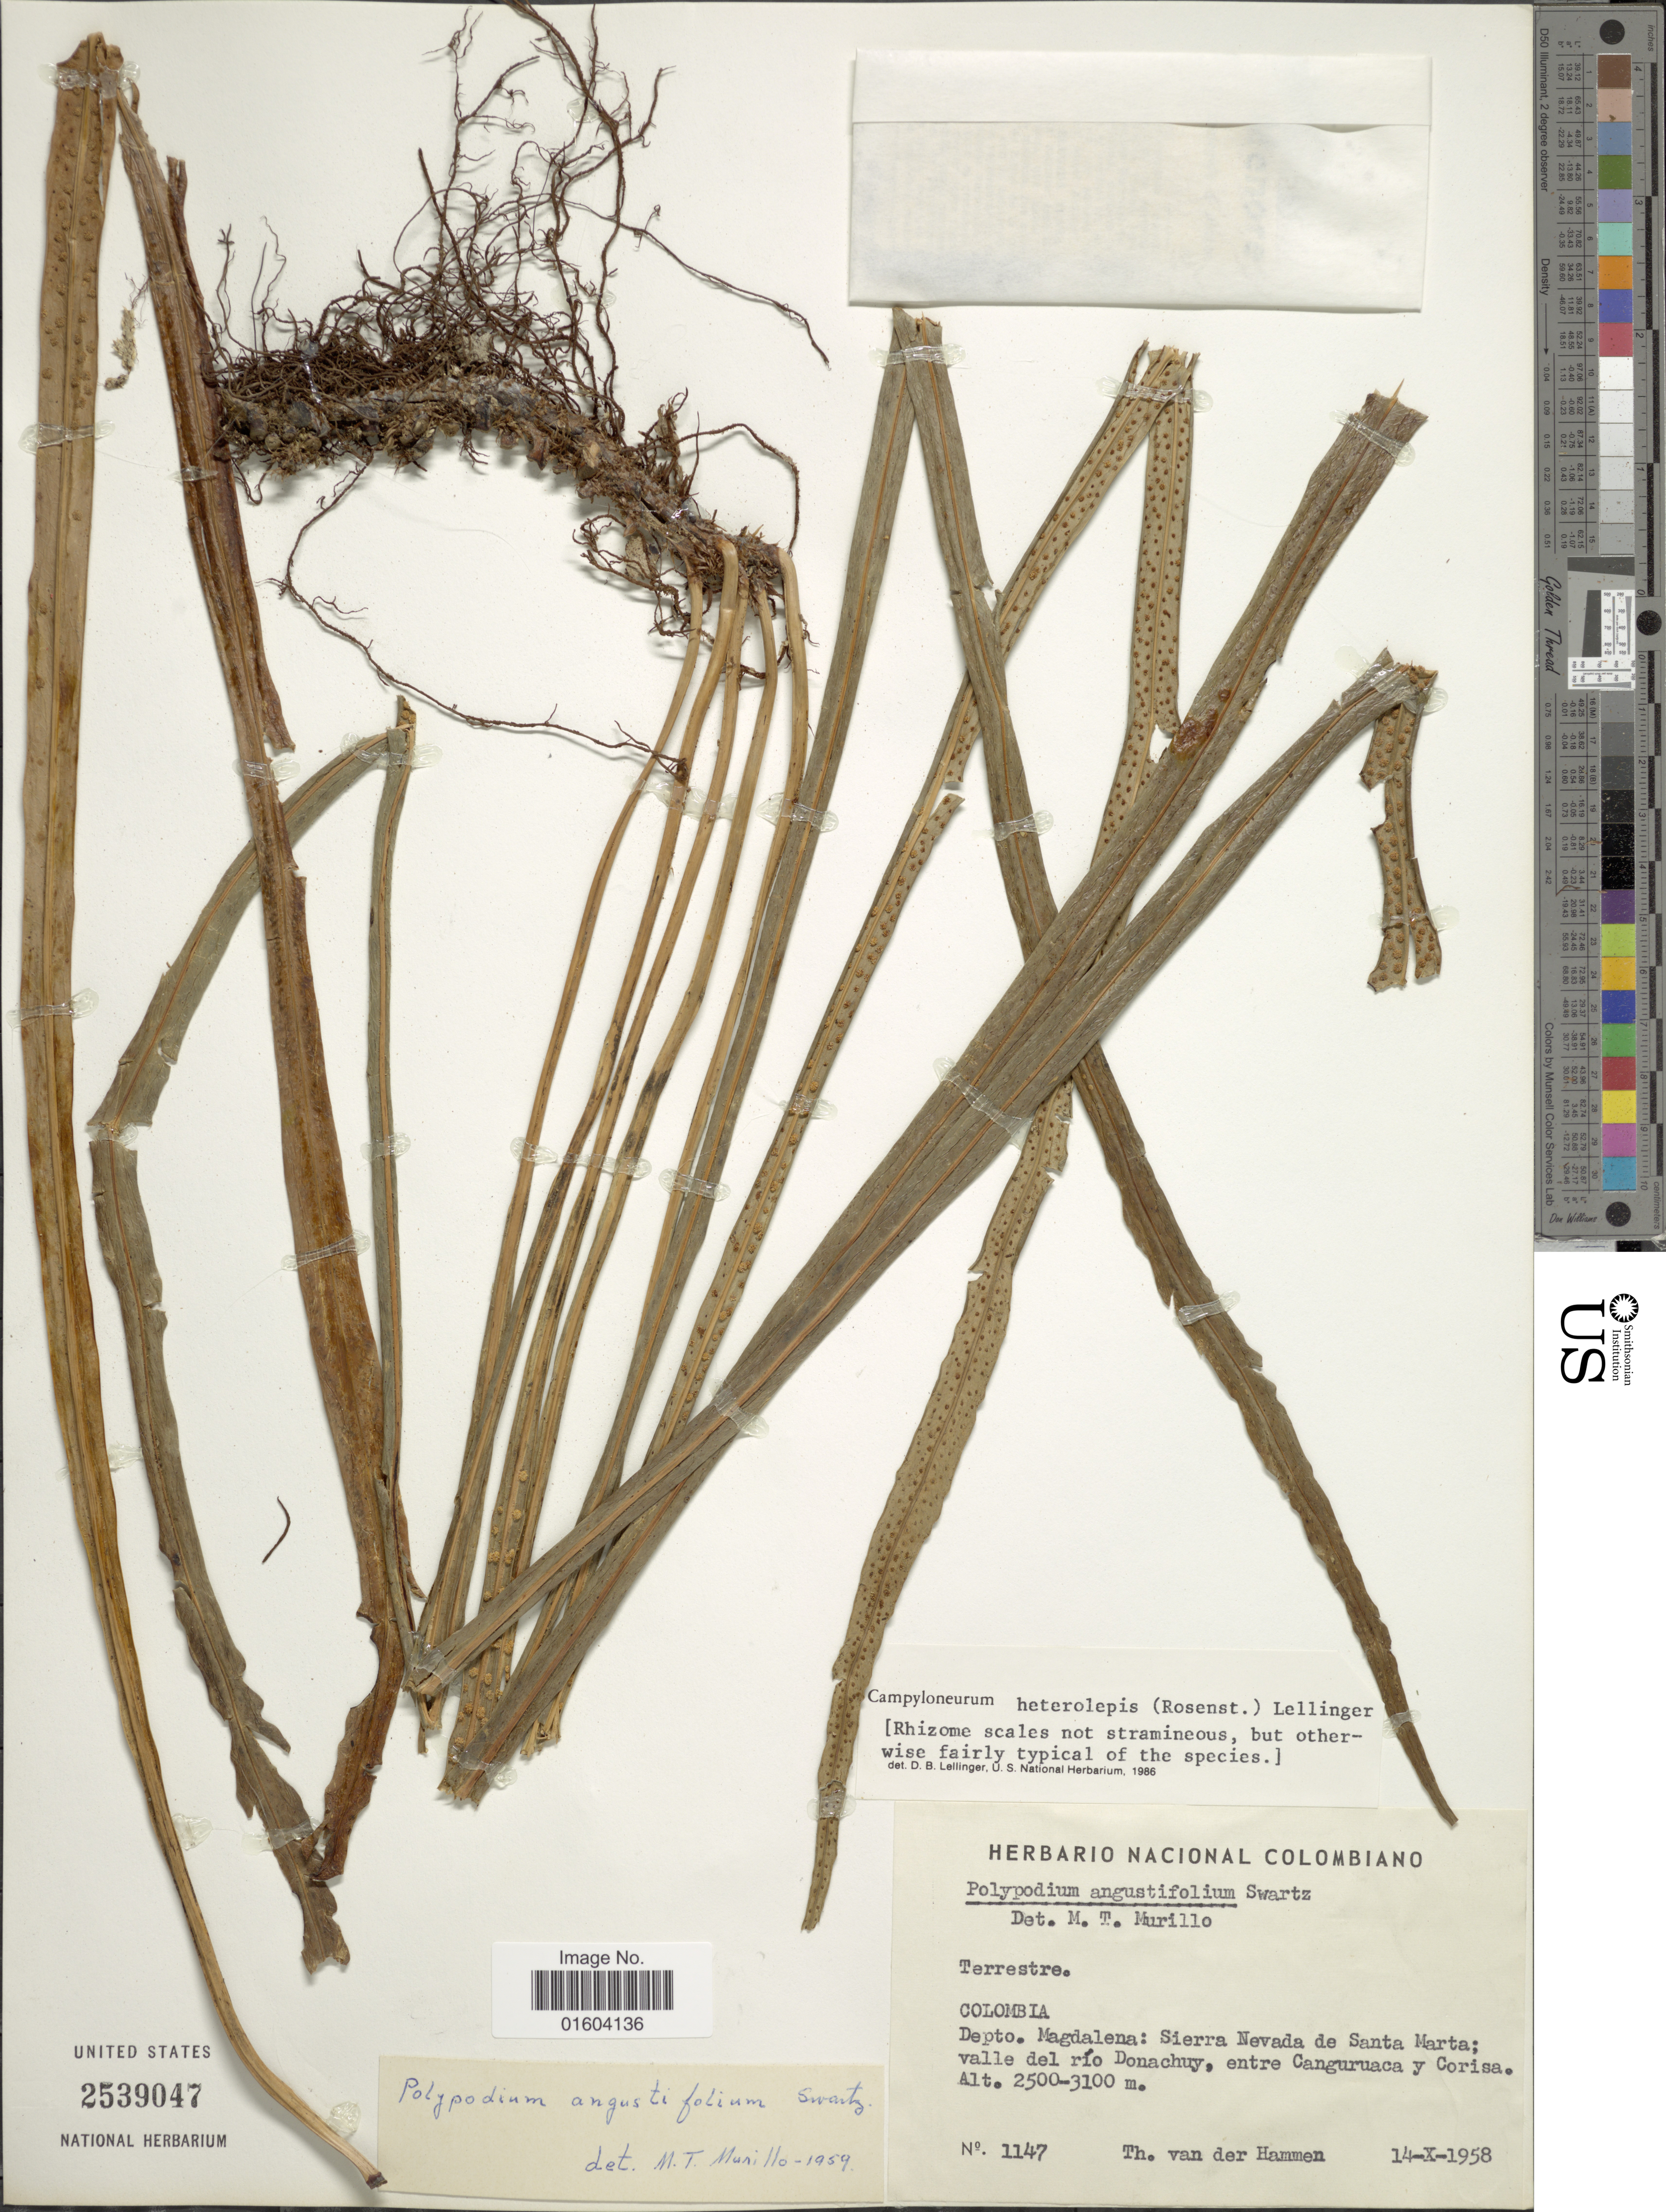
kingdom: Plantae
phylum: Tracheophyta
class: Polypodiopsida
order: Polypodiales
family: Polypodiaceae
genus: Campyloneurum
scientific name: Campyloneurum chlorolepis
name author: Alston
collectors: T. Hammen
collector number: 1147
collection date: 1958-10-14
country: Colombia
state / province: Magdalena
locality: Colombia. Depto. Magdalena: Sierra Nevada de Santa Marta; valle del rio Donachuy, entre Canguruaca y Conrisa.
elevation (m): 2500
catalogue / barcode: US 2539047